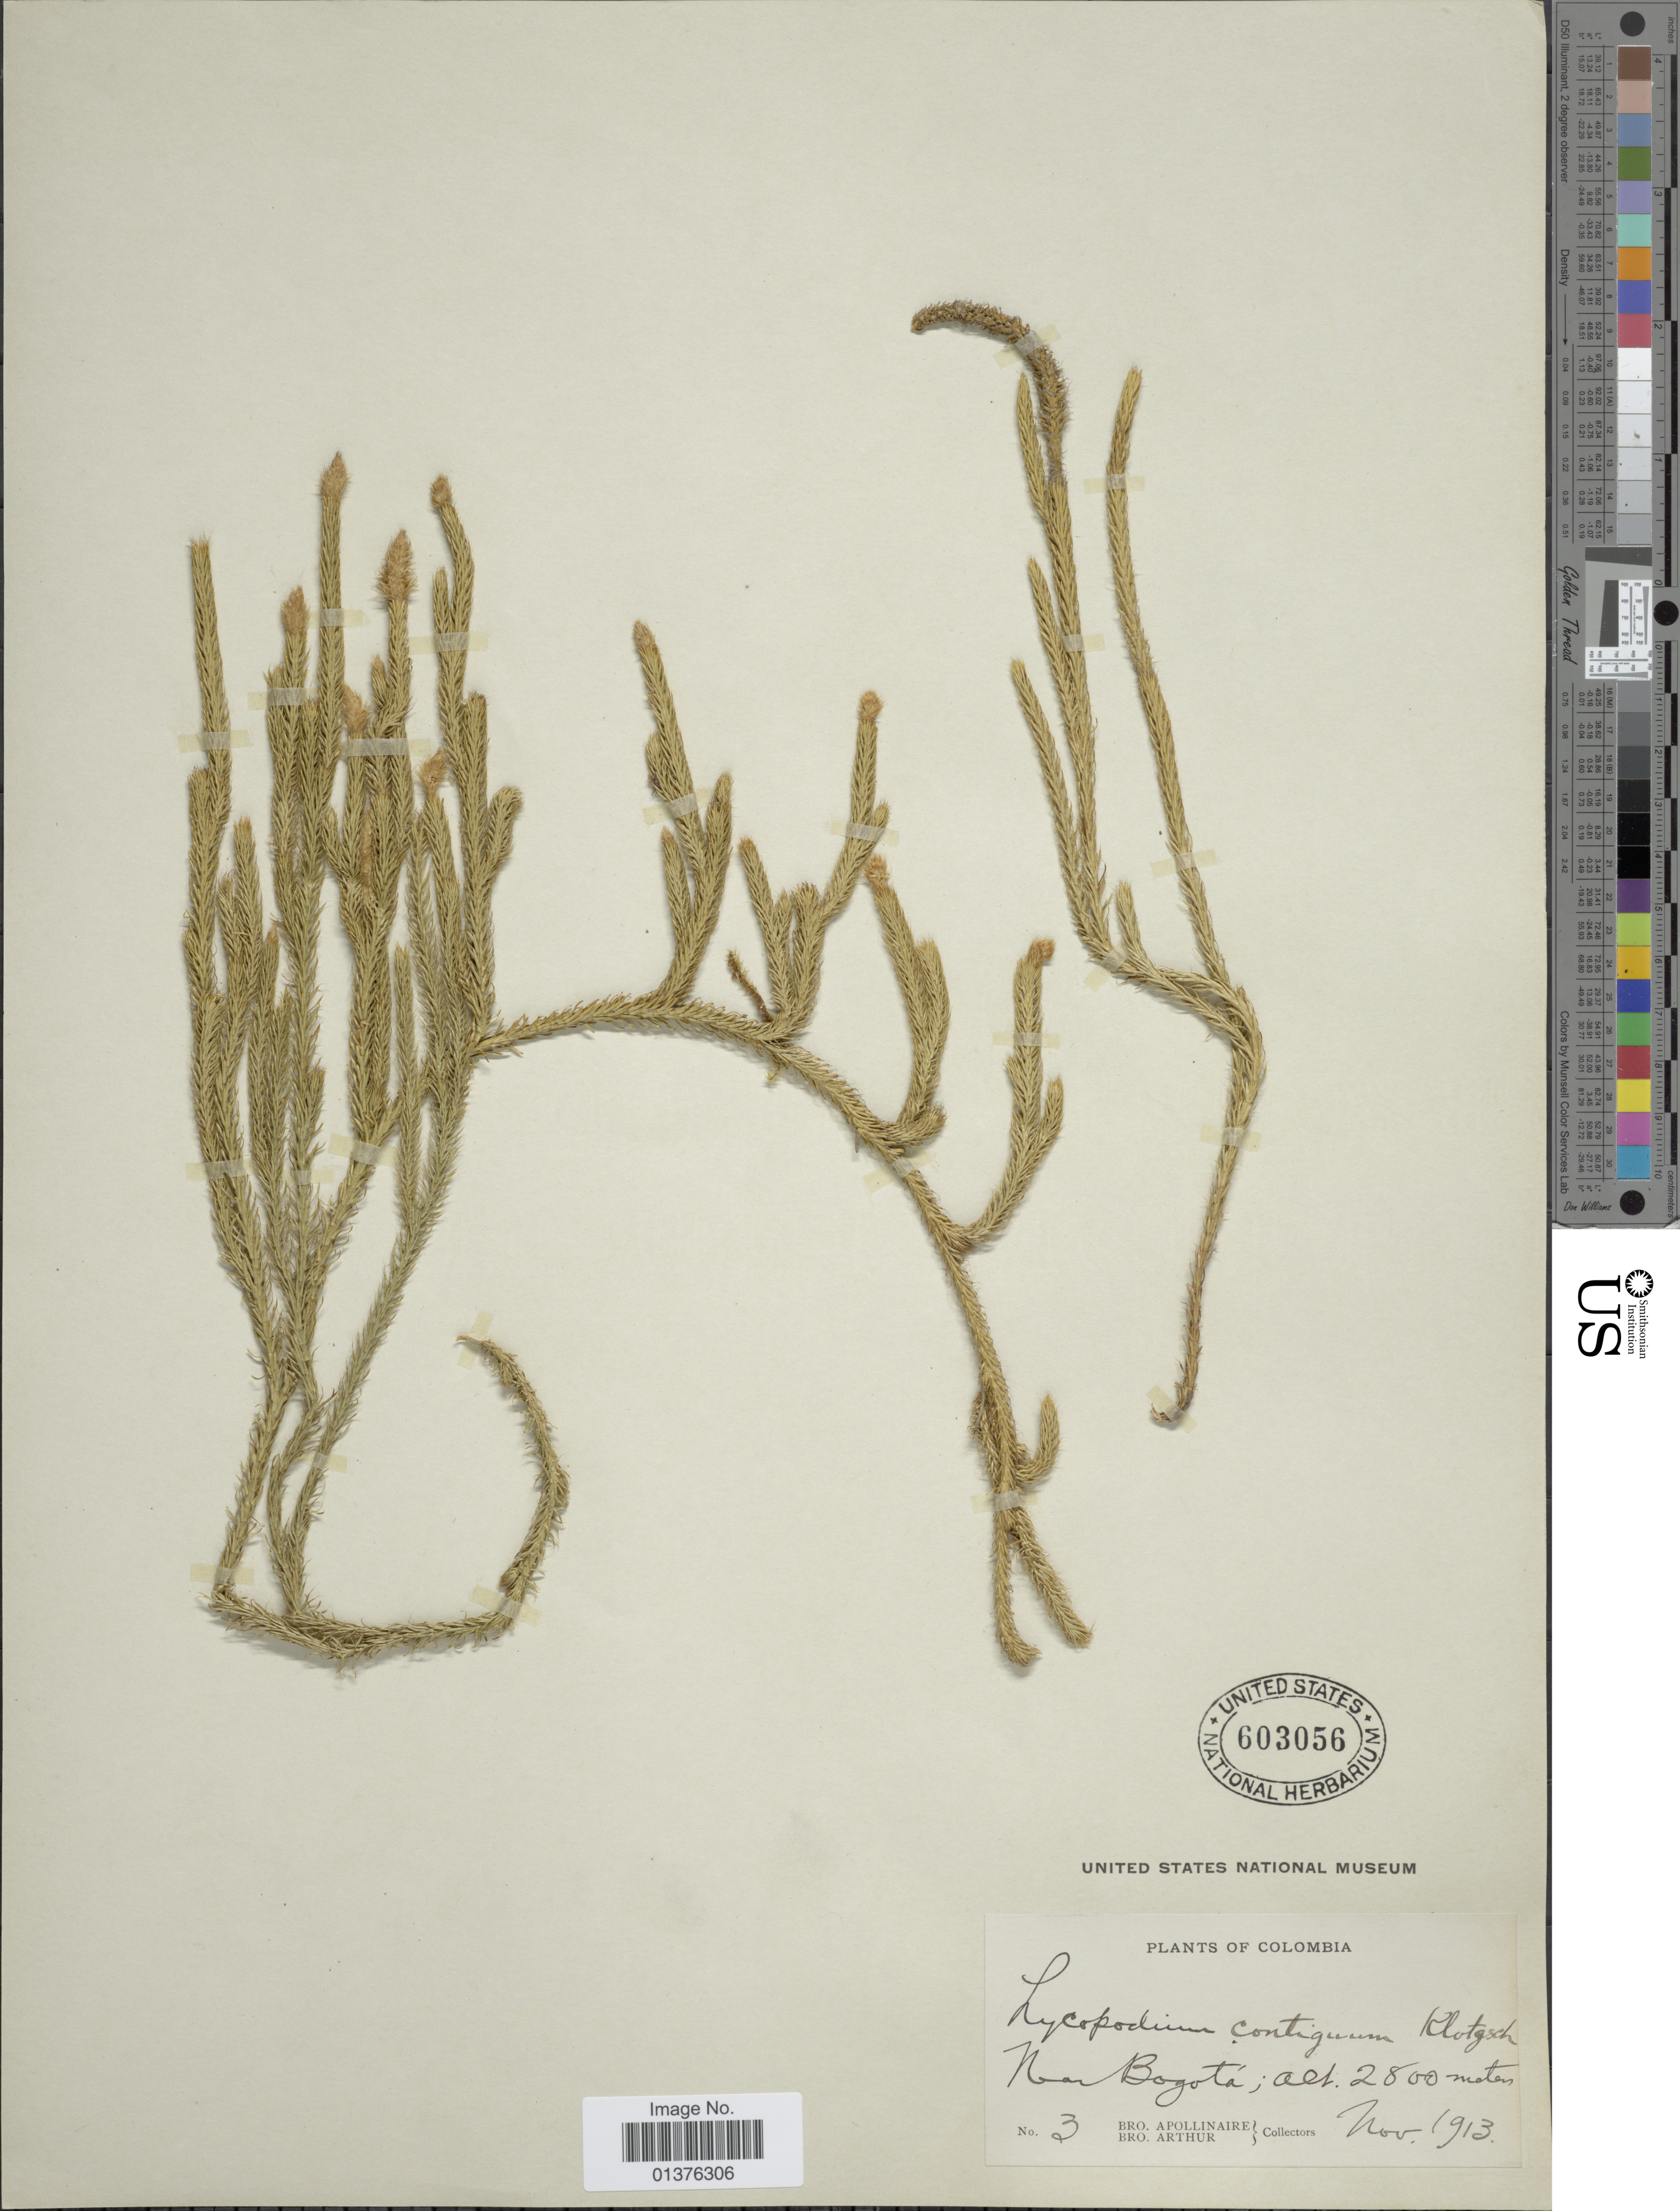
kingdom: Plantae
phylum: Tracheophyta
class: Lycopodiopsida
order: Lycopodiales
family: Lycopodiaceae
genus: Lycopodium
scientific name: Lycopodium clavatum subsp. contiguum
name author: (Klotzsch) B. Øllg.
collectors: Bro. Apollinaire & Bro. Arthur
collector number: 3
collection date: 1913-11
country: Colombia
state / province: Bogota D.C.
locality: Near Bogota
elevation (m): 2800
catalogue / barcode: US 603056